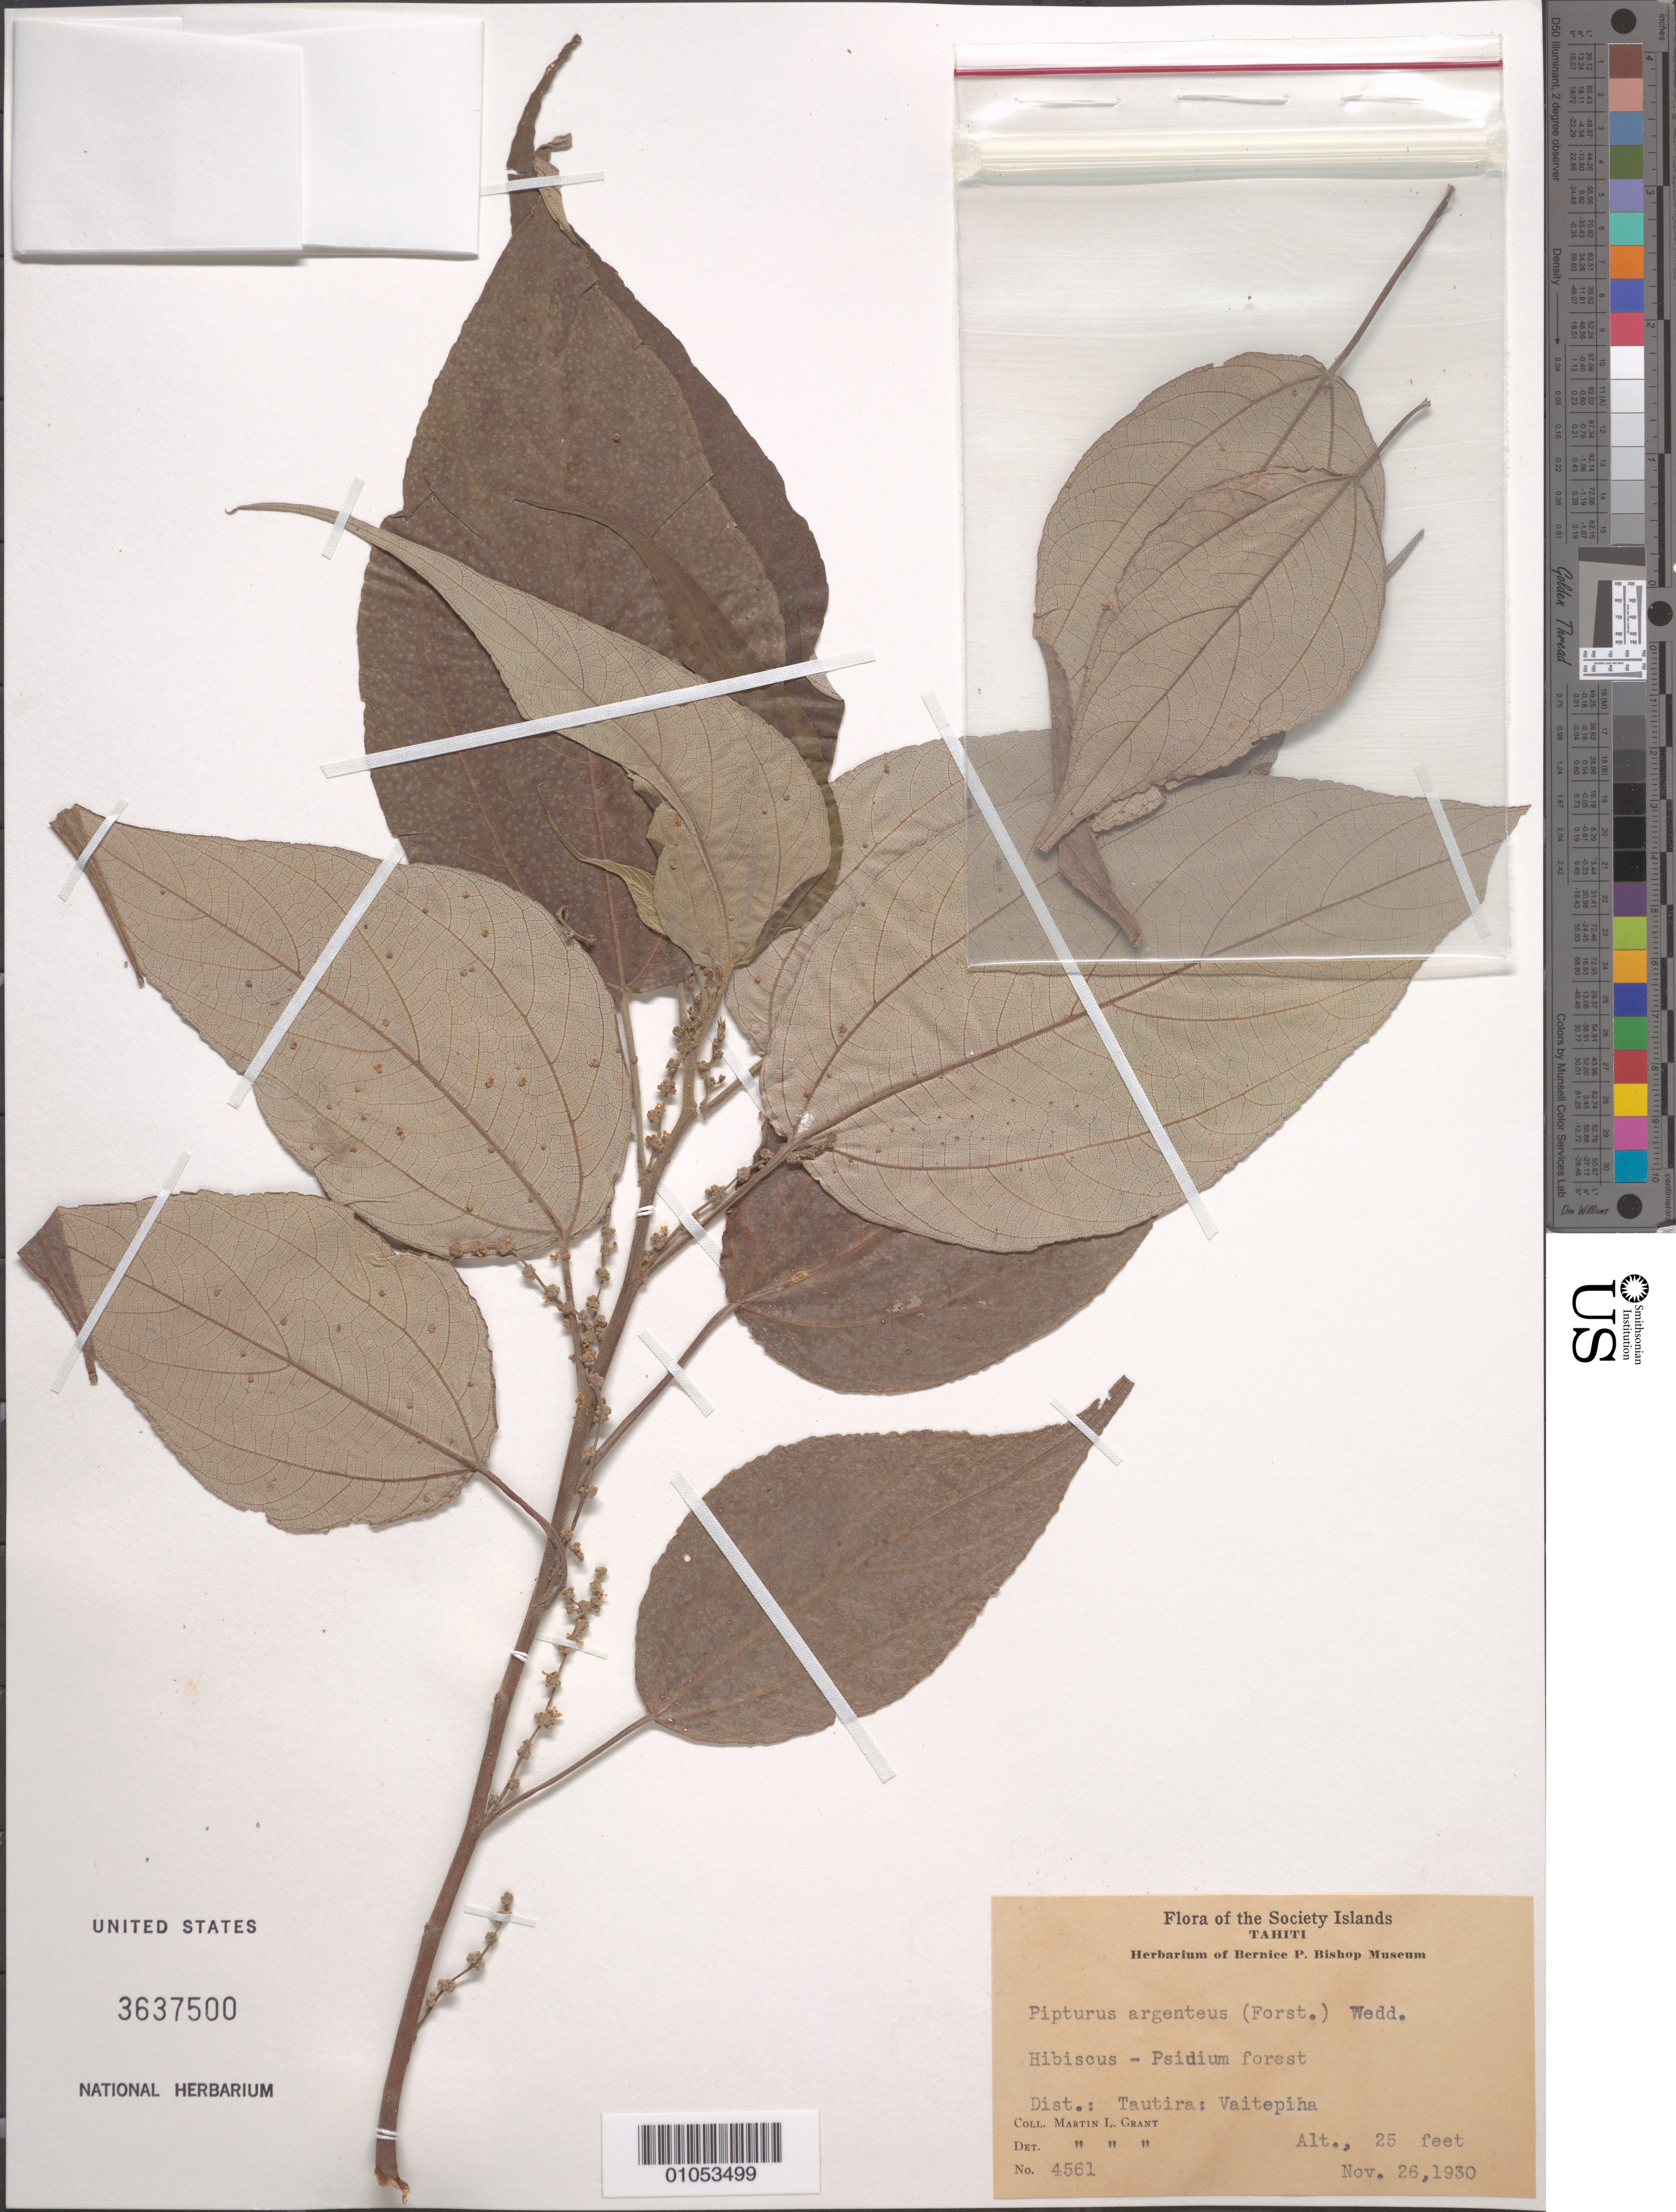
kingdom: Plantae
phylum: Tracheophyta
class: Magnoliopsida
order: Rosales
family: Urticaceae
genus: Pipturus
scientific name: Pipturus argenteus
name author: (G. Forst.) Wedd.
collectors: M. L. Grant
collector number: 4561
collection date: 1930-11-26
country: French Polynesia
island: Tahiti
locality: Vaitepiha, Distr. Tautira.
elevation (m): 8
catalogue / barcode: US 3637500